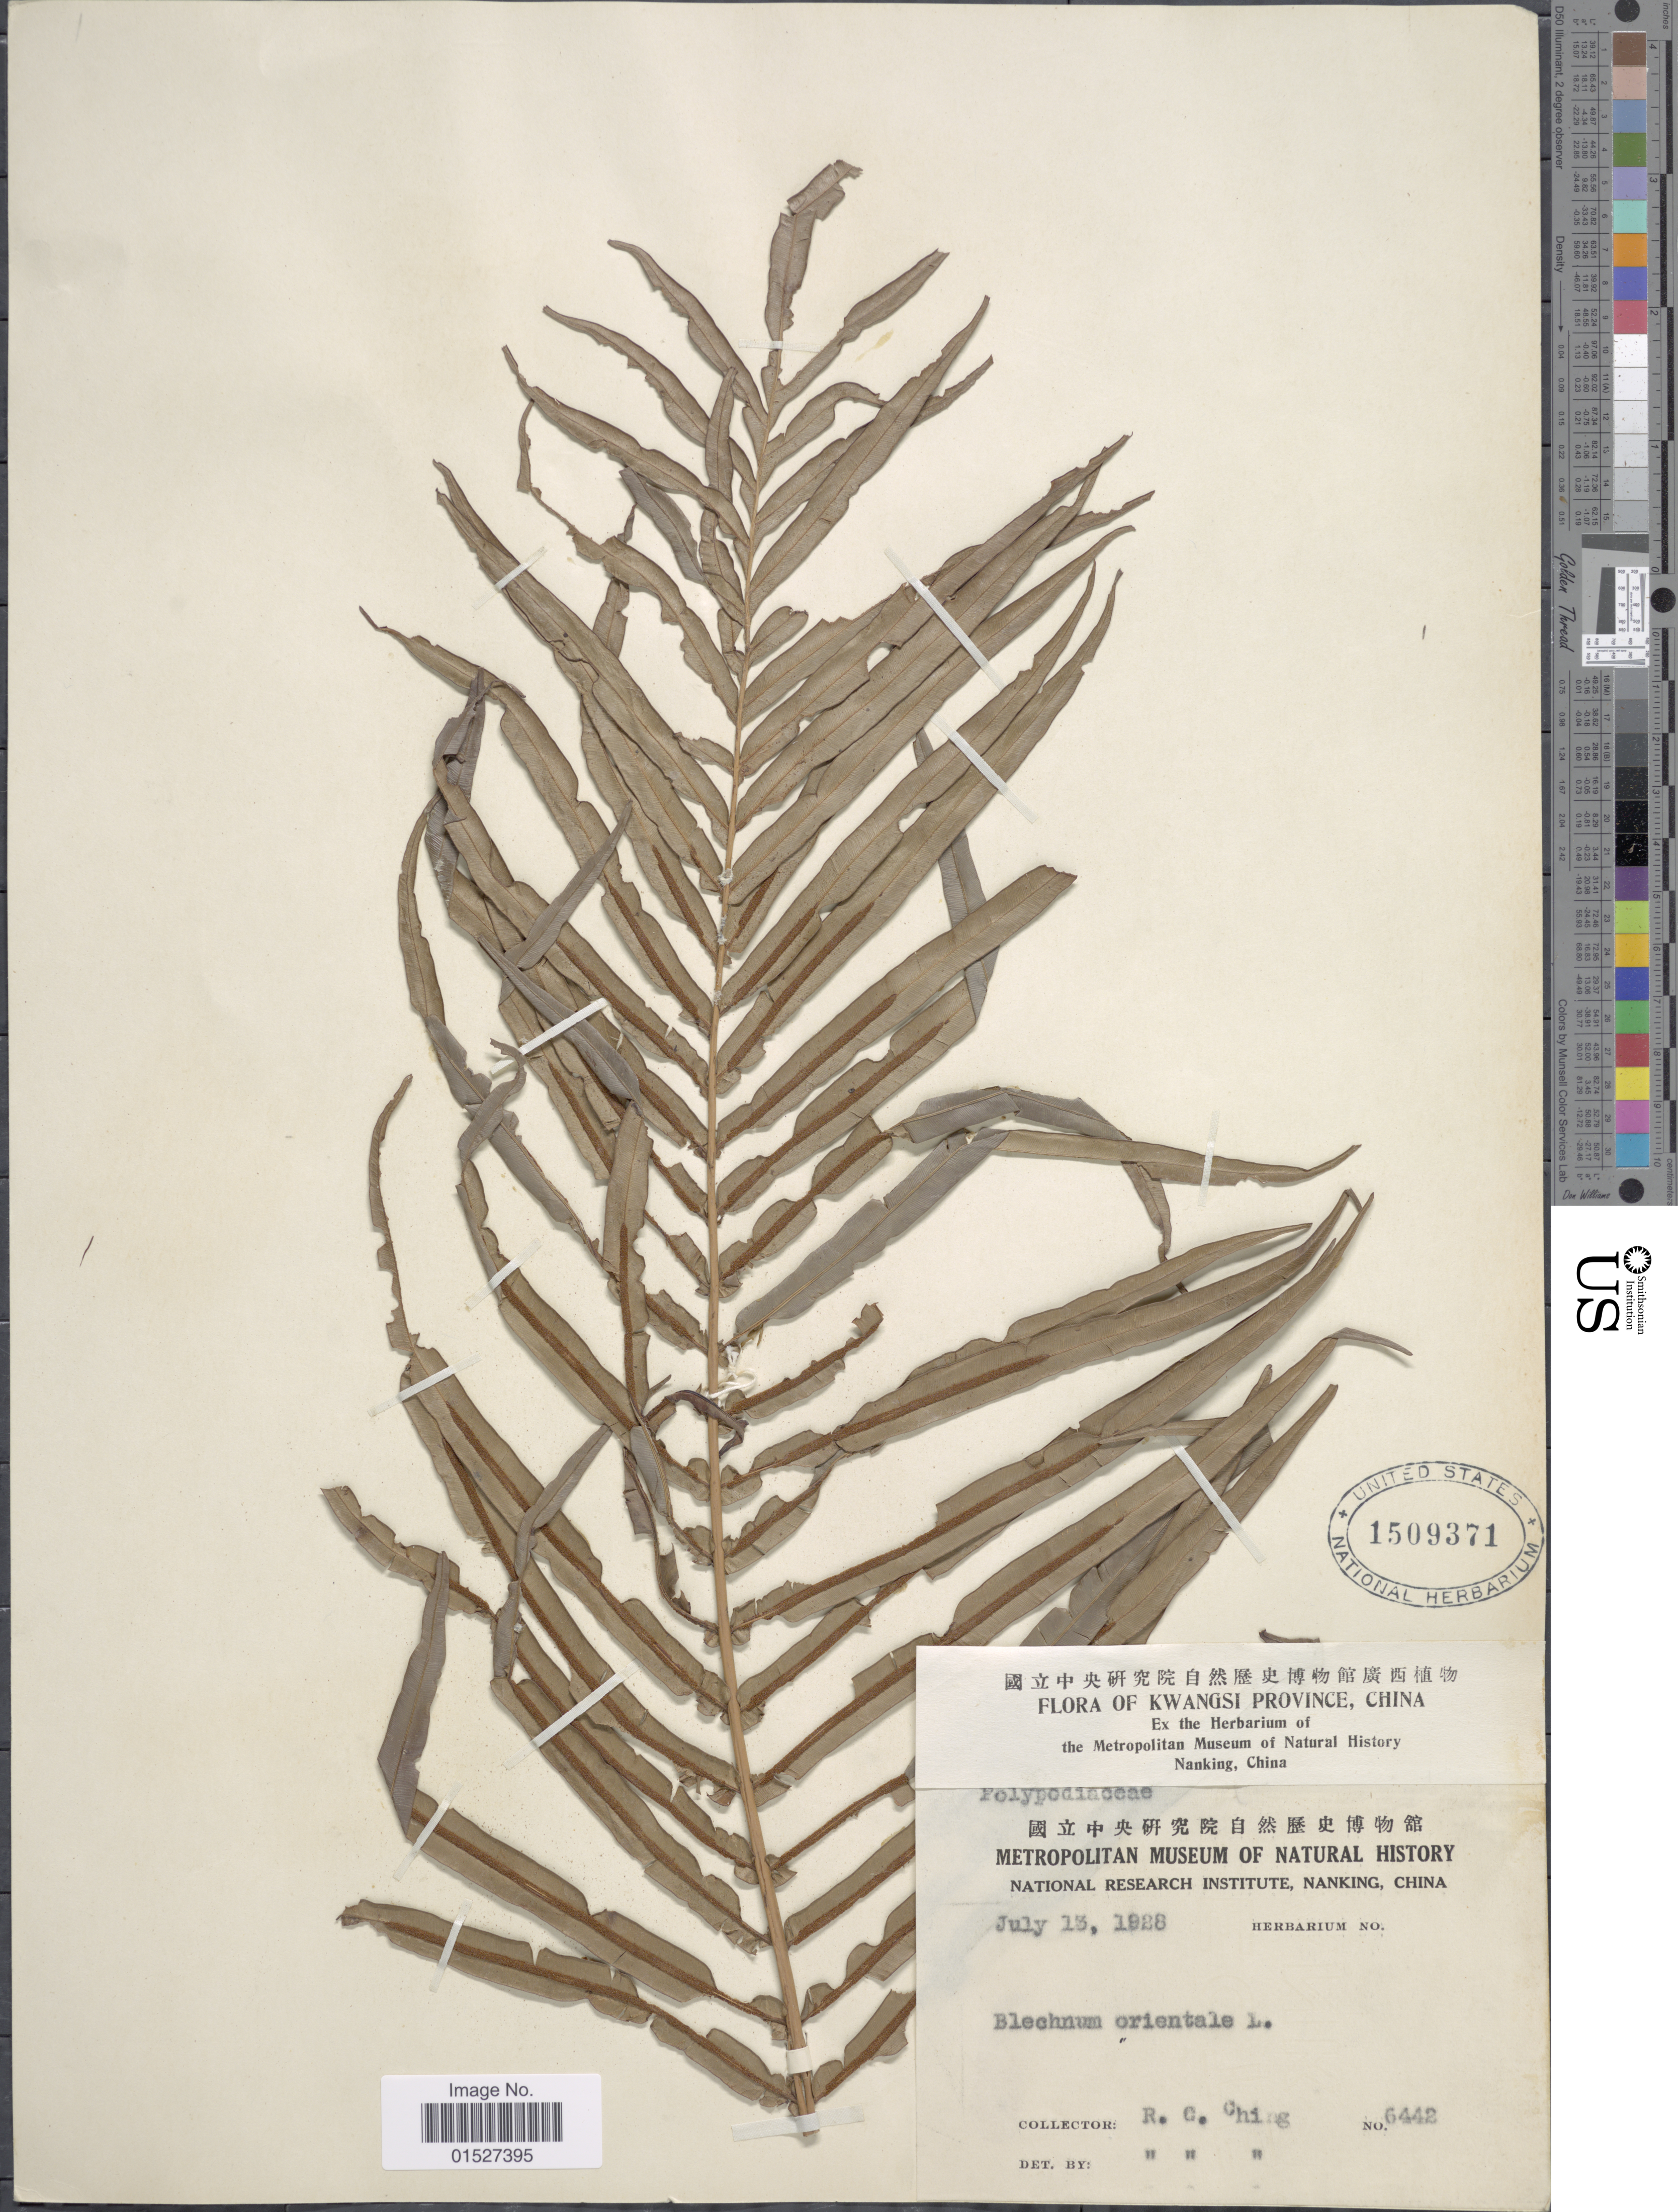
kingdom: Plantae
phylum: Tracheophyta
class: Polypodiopsida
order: Polypodiales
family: Blechnaceae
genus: Blechnum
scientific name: Blechnum orientale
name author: L.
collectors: R. C. Ching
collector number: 6442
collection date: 1928-07-13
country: China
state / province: Guangxi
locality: Kwangsi Province.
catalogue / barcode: US 1509371